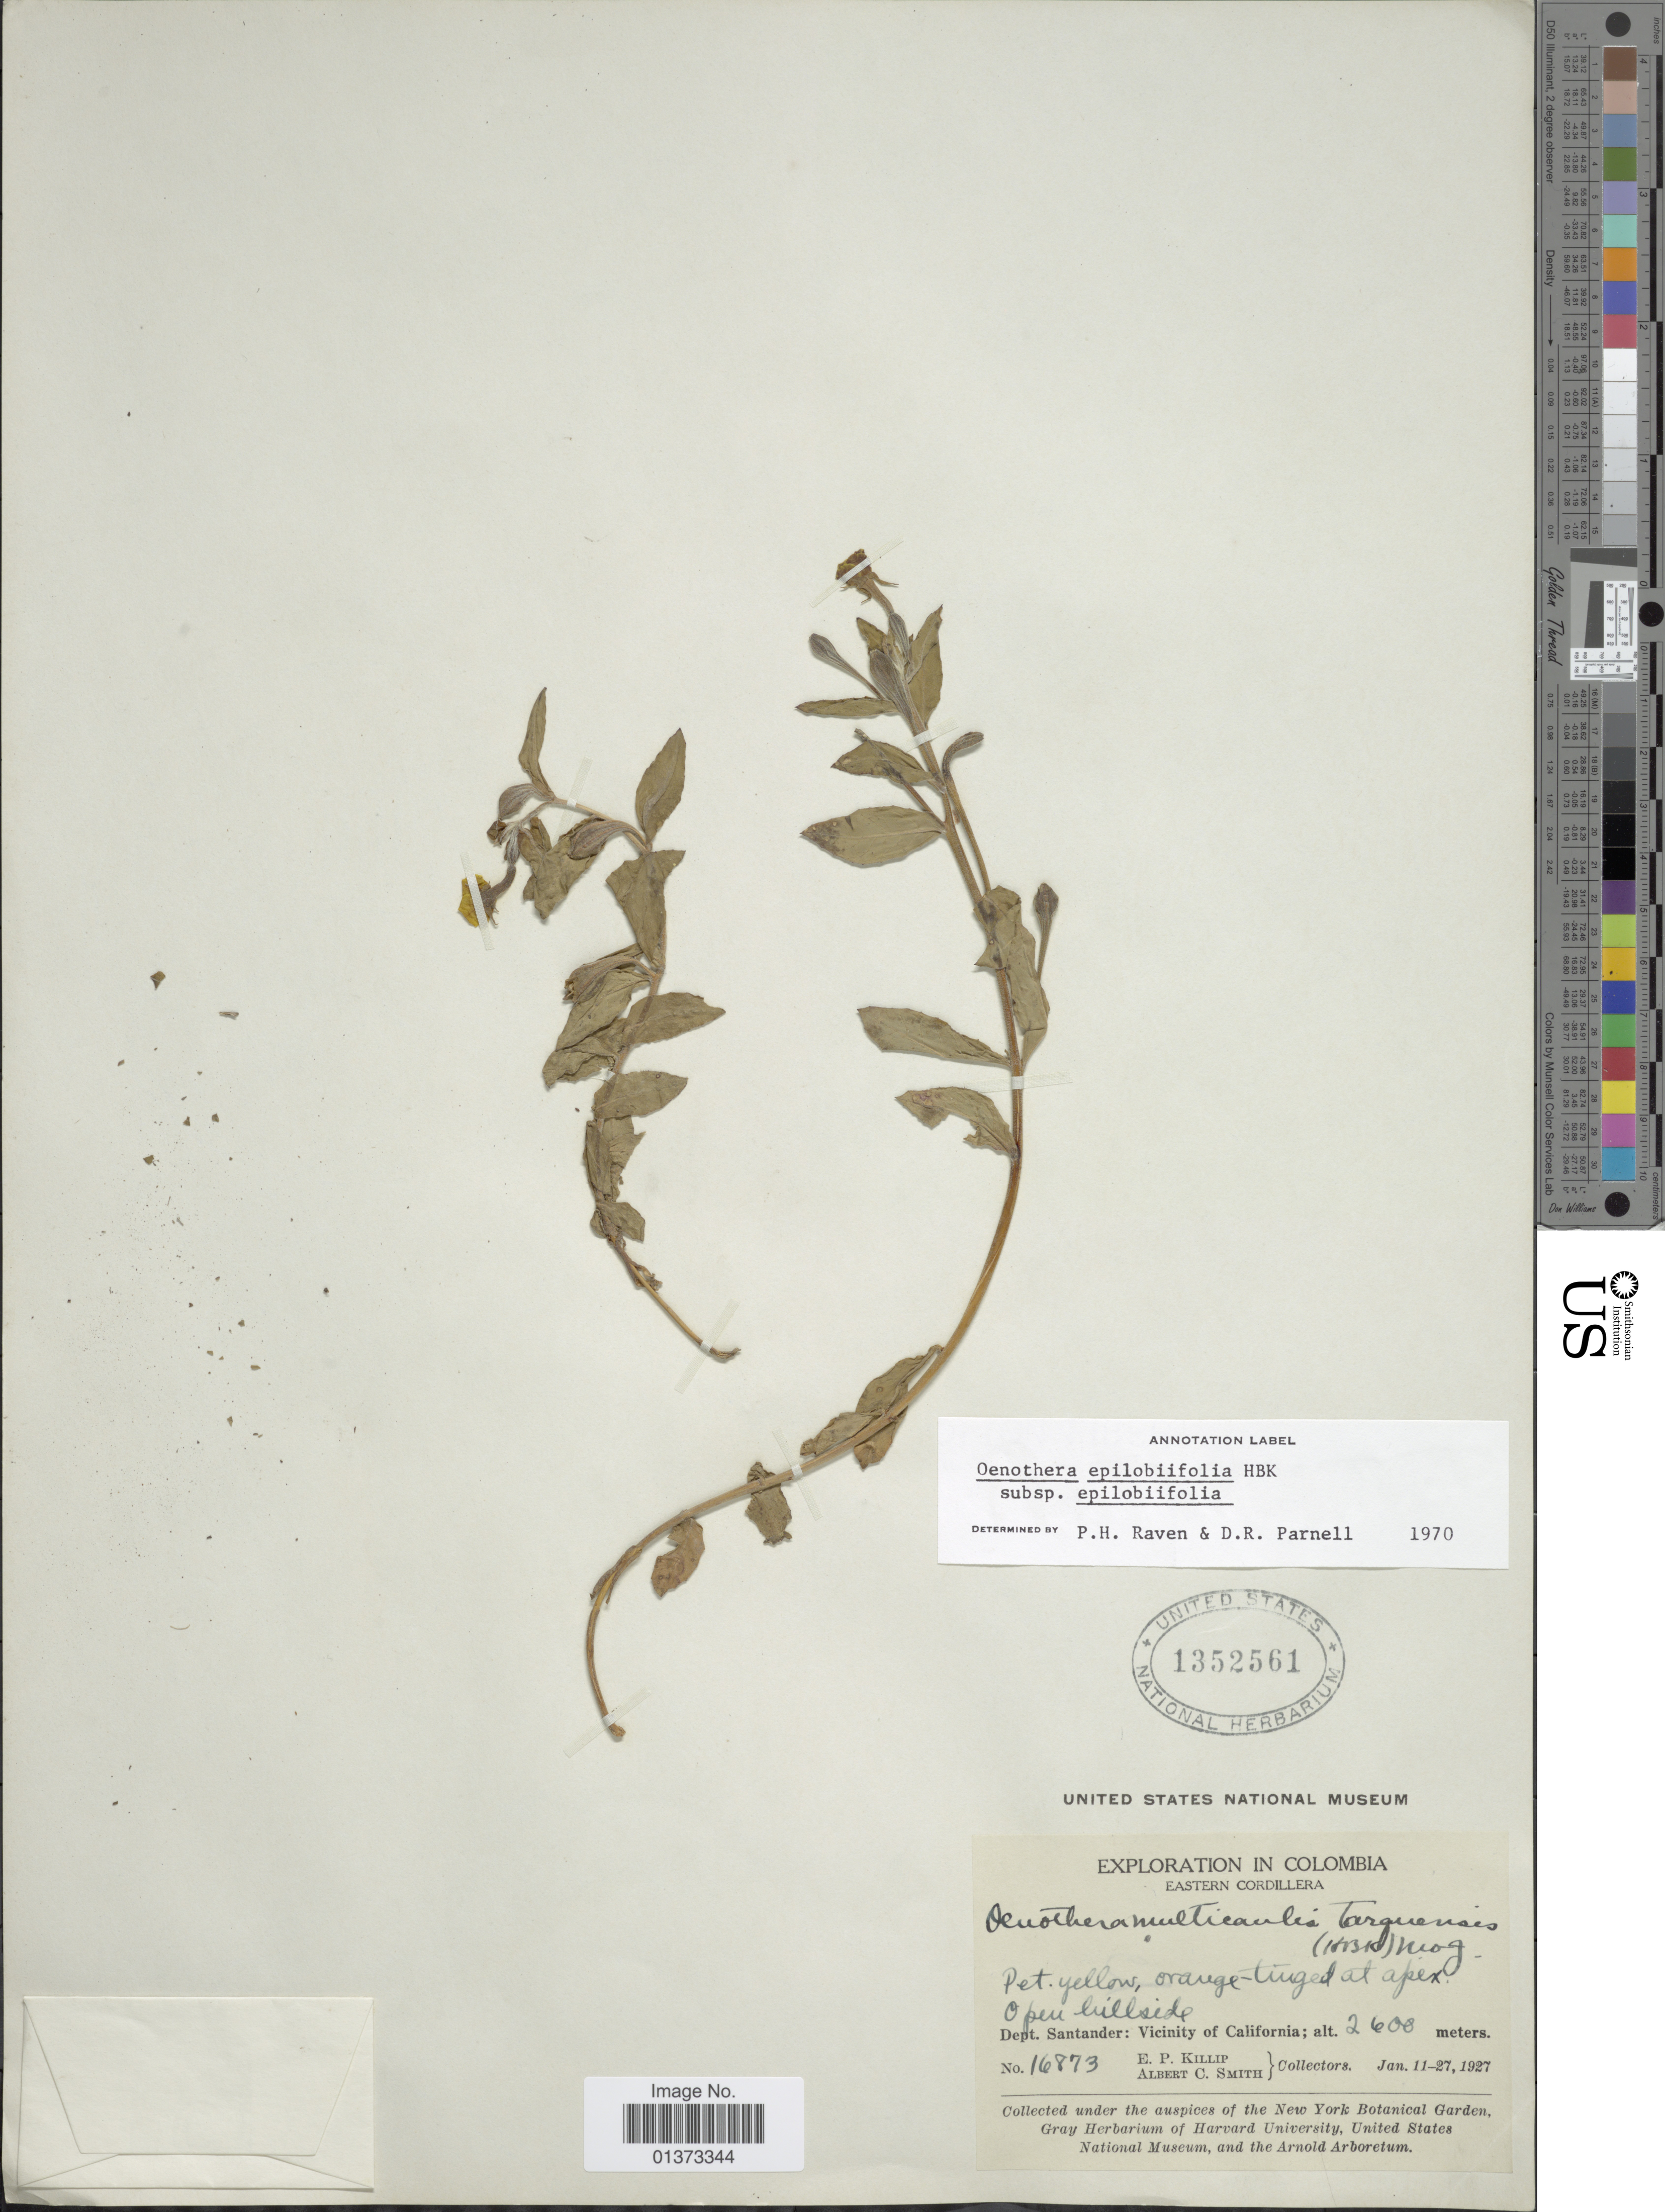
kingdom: Plantae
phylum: Tracheophyta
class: Magnoliopsida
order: Myrtales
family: Onagraceae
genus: Oenothera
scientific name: Oenothera epilobiifolia subsp. epilobiifolia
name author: Kunth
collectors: E. P. Killip & A. C. Smith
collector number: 16873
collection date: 1927-01-11/1927-01-27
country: Colombia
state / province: Santander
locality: Vicinity of California, Eastern Cordillera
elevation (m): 2600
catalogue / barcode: US 1352561